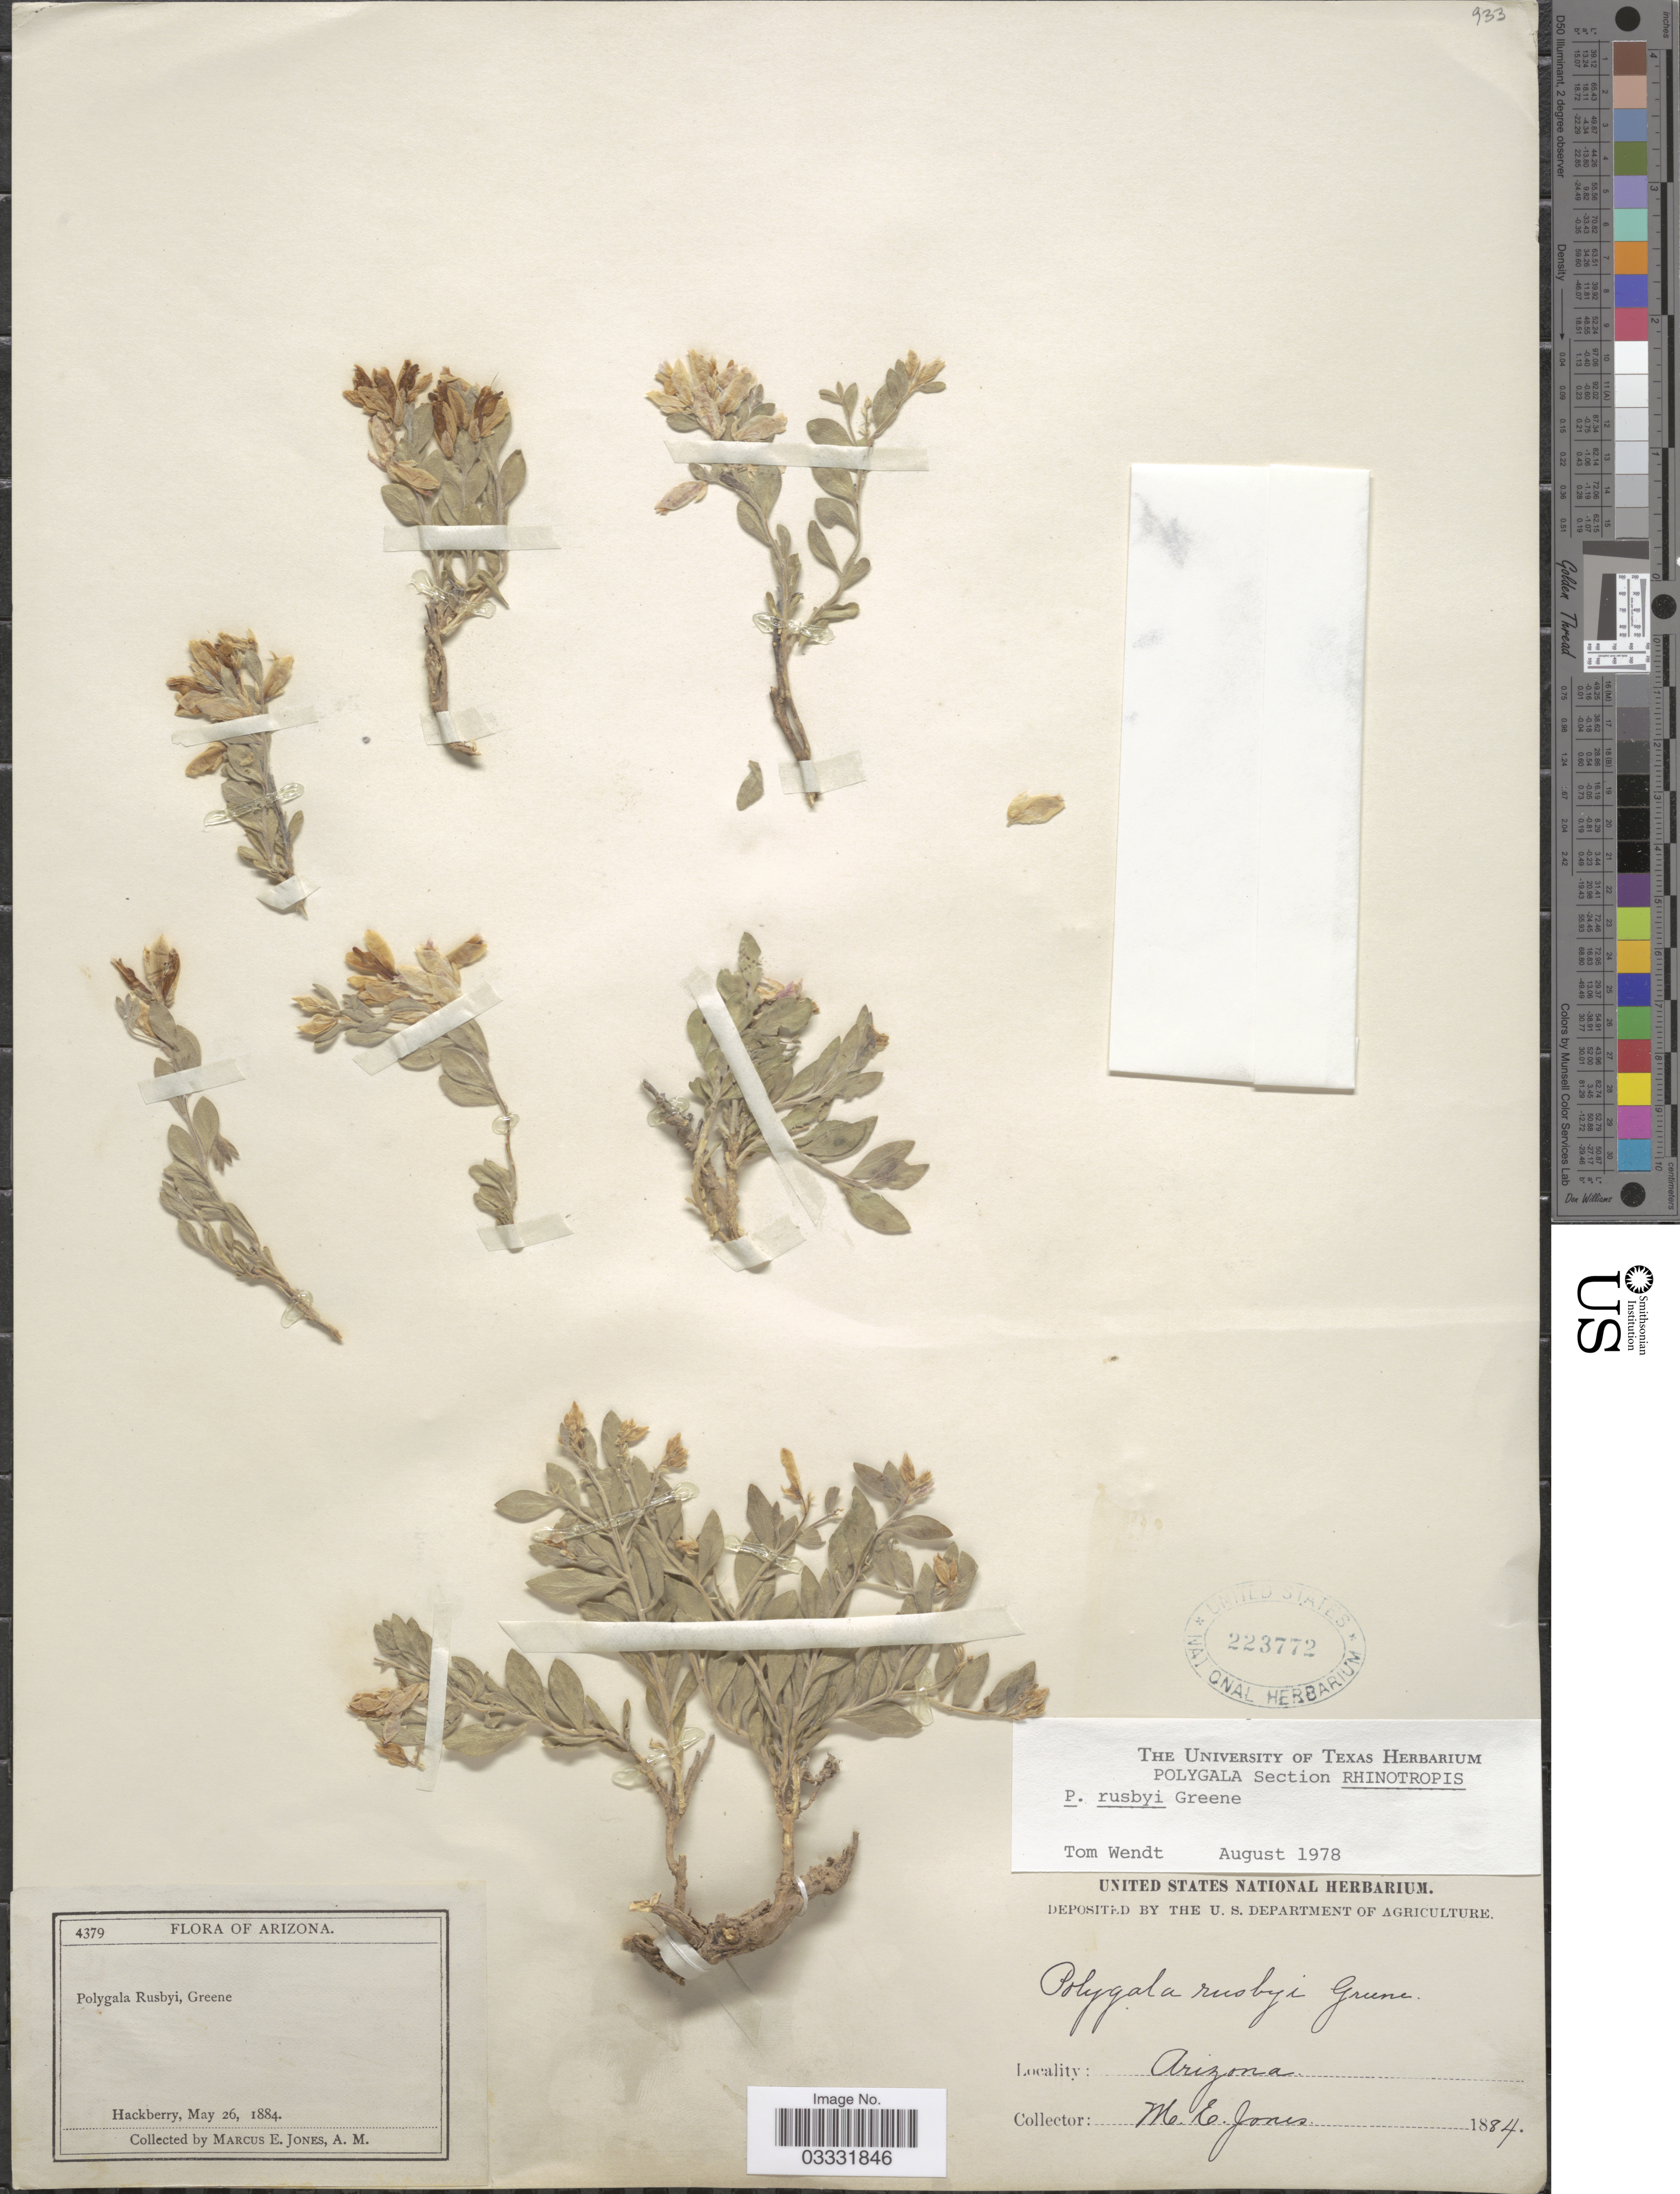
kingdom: Plantae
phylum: Tracheophyta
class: Magnoliopsida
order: Fabales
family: Polygalaceae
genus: Rhinotropis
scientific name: Rhinotropis rusbyi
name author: (Greene) J.R. Abbott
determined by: Strong, Mark T., (BOT), Smithsonian Institution - National Museum of Natural History (UNITED STATES)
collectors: M. E. Jones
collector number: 4379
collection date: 1884-05-26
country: United States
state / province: Arizona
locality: Hackberry.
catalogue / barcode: US 223772